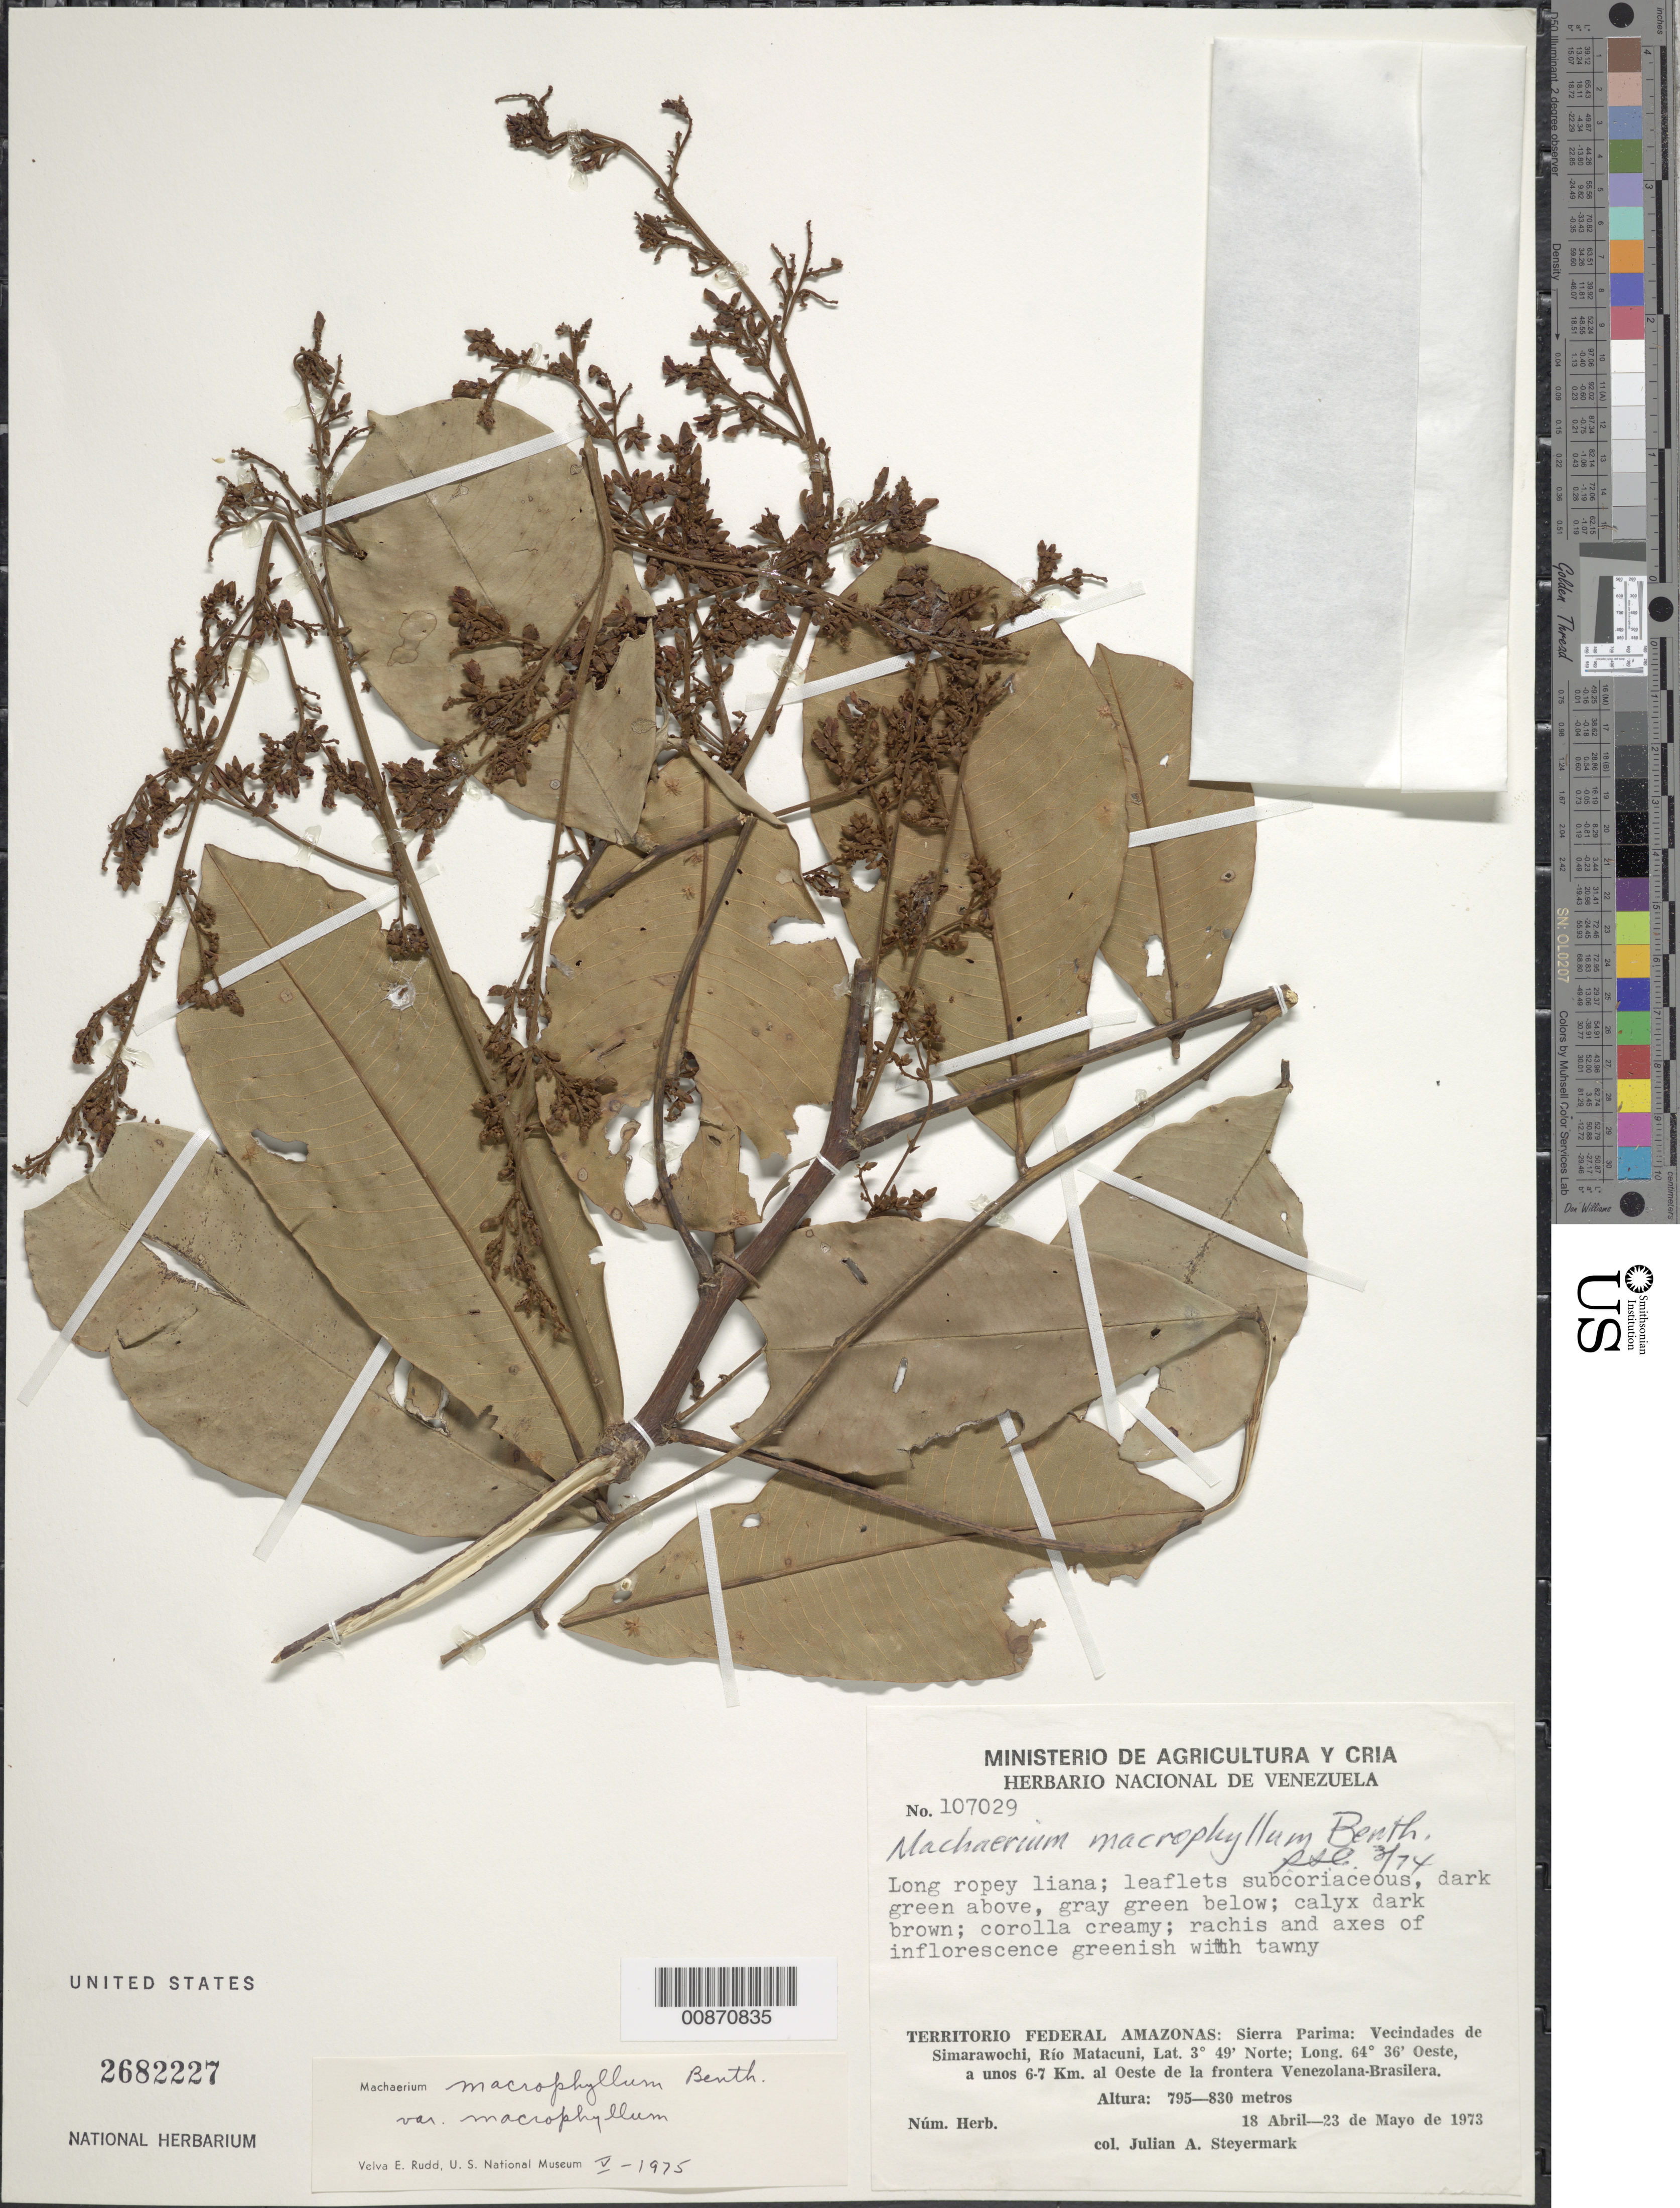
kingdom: Plantae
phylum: Tracheophyta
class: Magnoliopsida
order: Fabales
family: Fabaceae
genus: Machaerium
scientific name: Machaerium macrophyllum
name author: Benth.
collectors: J. Steyermark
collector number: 107029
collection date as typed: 18-Apr-73 to 23-May-73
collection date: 1973-04-18/1973-05-23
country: Venezuela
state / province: Amazonas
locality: Sierra Parima; vec de Simarawochi, Río Matacuni, a unos 6-7 km al oeste de la frontera Venezolana-Brasilera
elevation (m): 795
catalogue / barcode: US 2682227